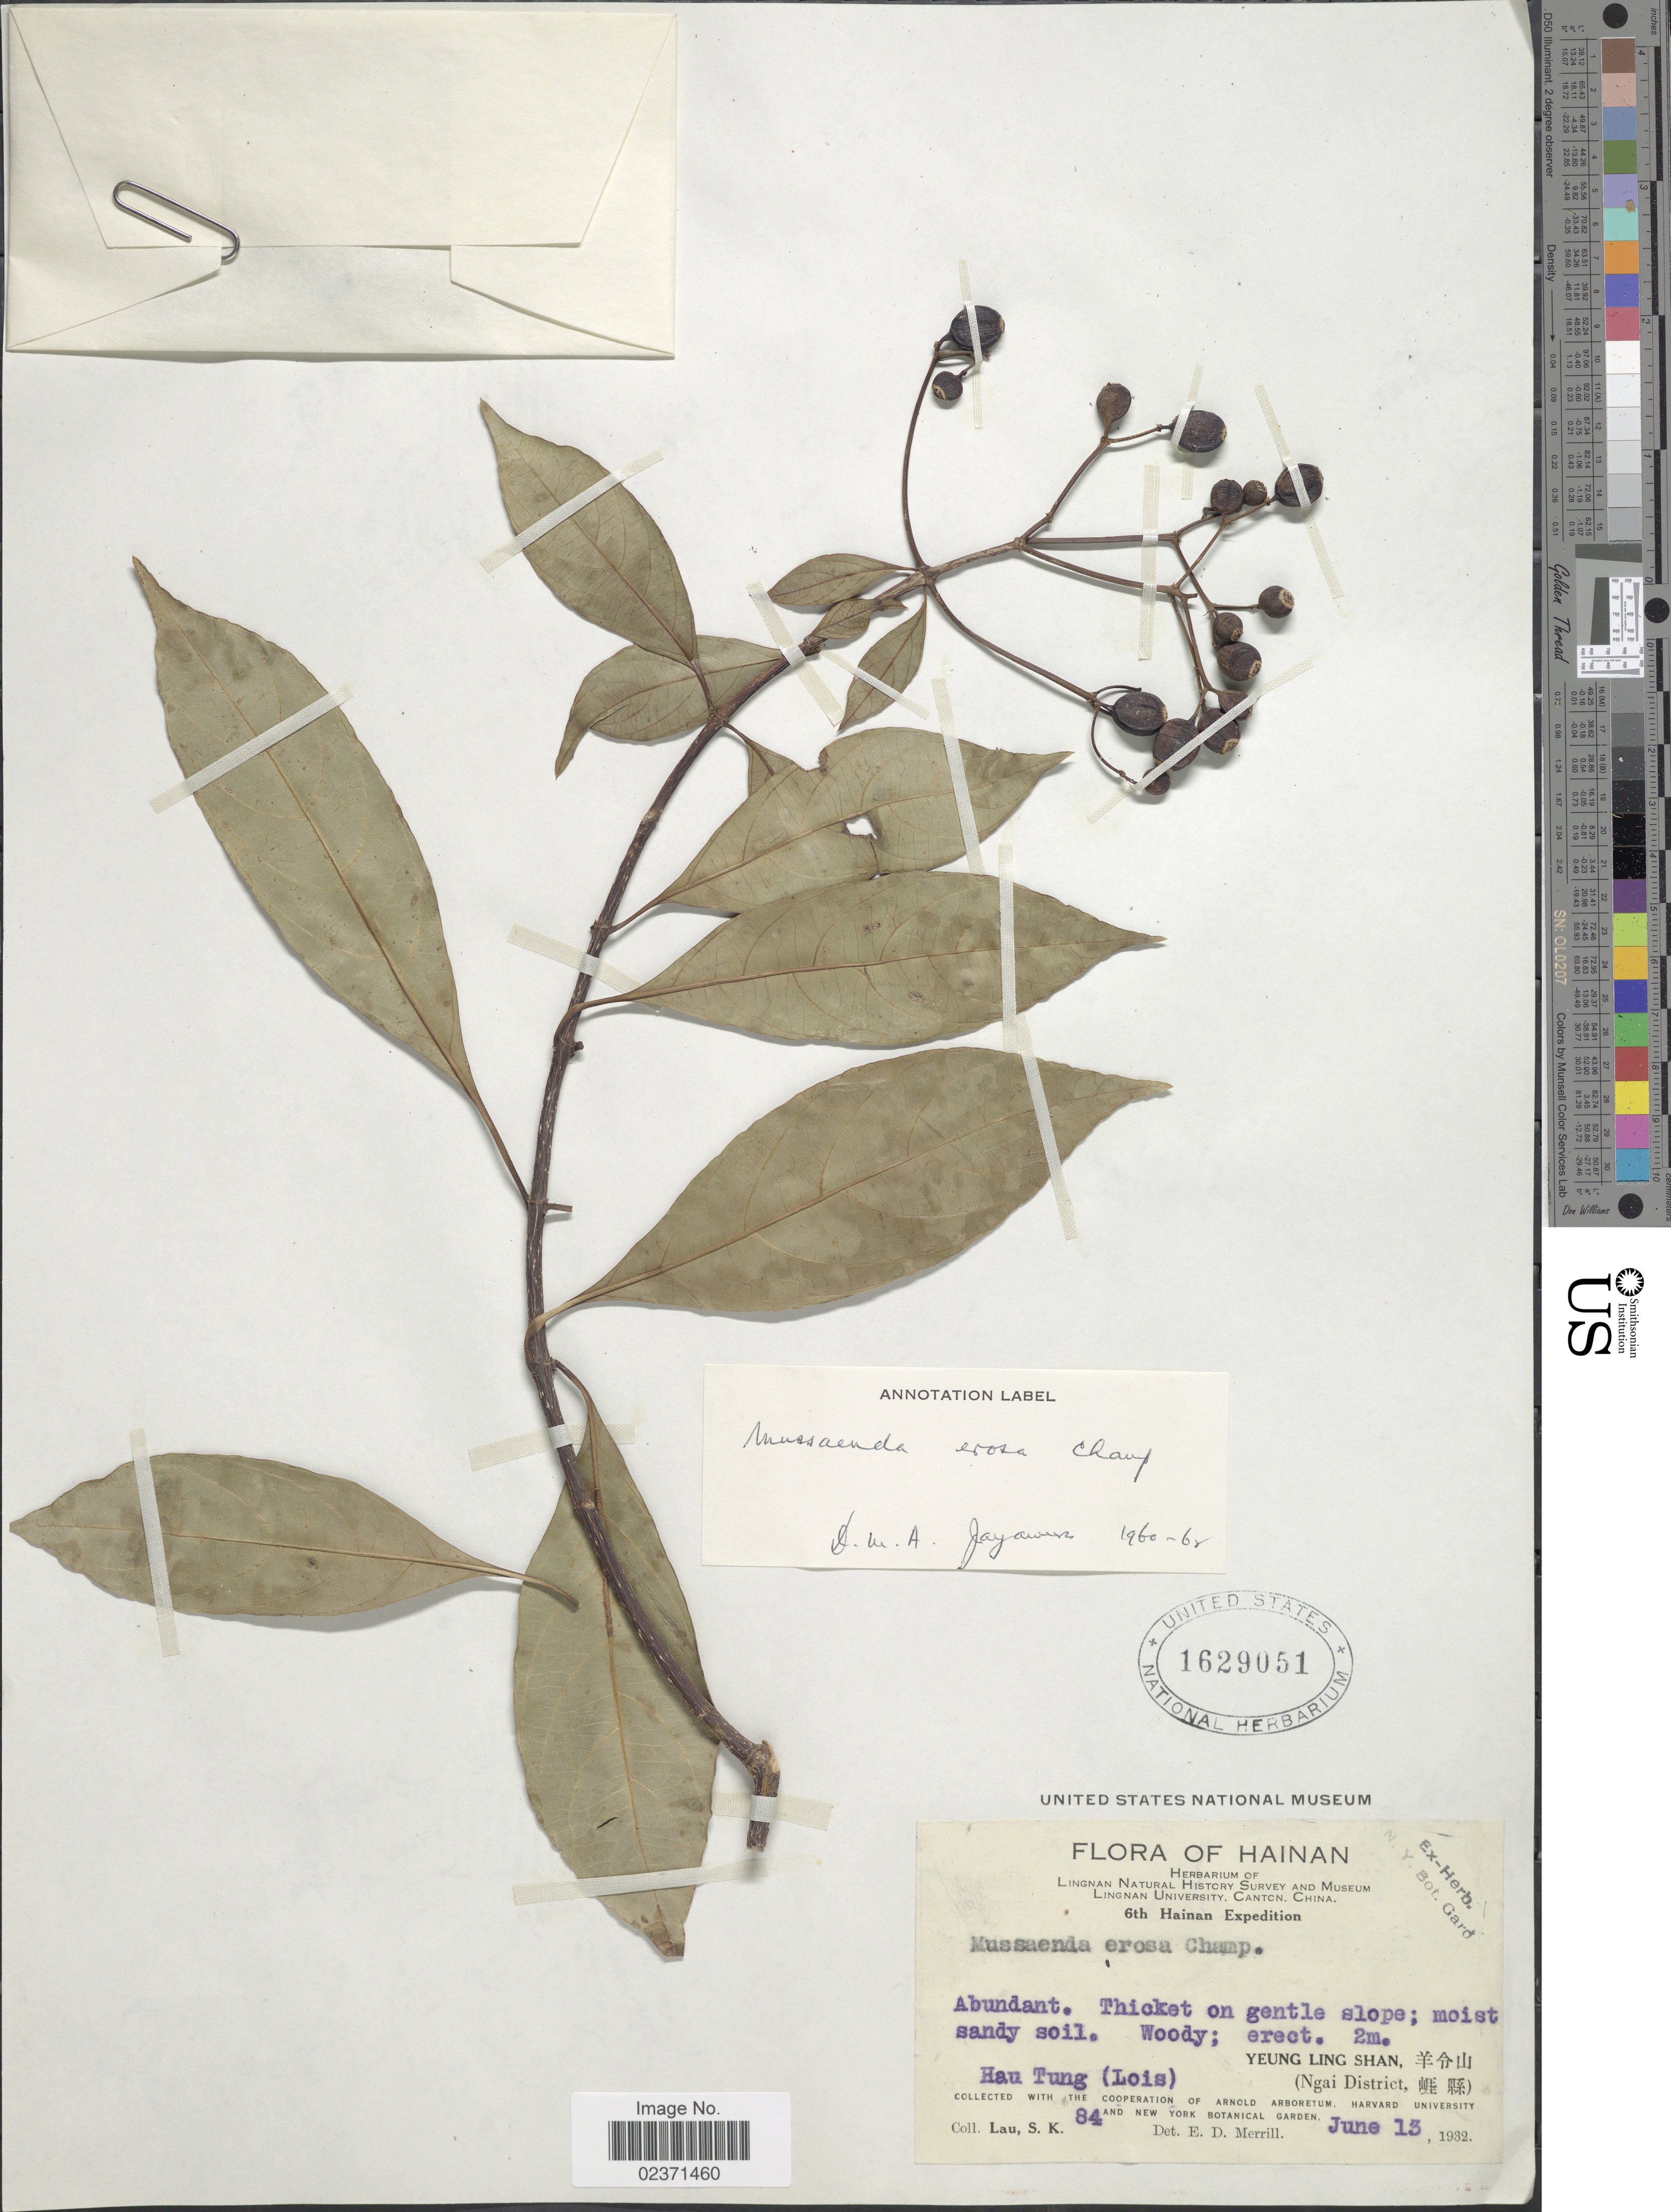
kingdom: Plantae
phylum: Tracheophyta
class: Magnoliopsida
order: Gentianales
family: Rubiaceae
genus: Mussaenda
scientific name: Mussaenda erosa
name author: Champ. ex Benth.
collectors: S. K. Lau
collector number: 84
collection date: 1932-06-13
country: China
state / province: Hainan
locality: Hau Tung (Lois) Yeung Ling Shan (Ngai District)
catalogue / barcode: US 1629051